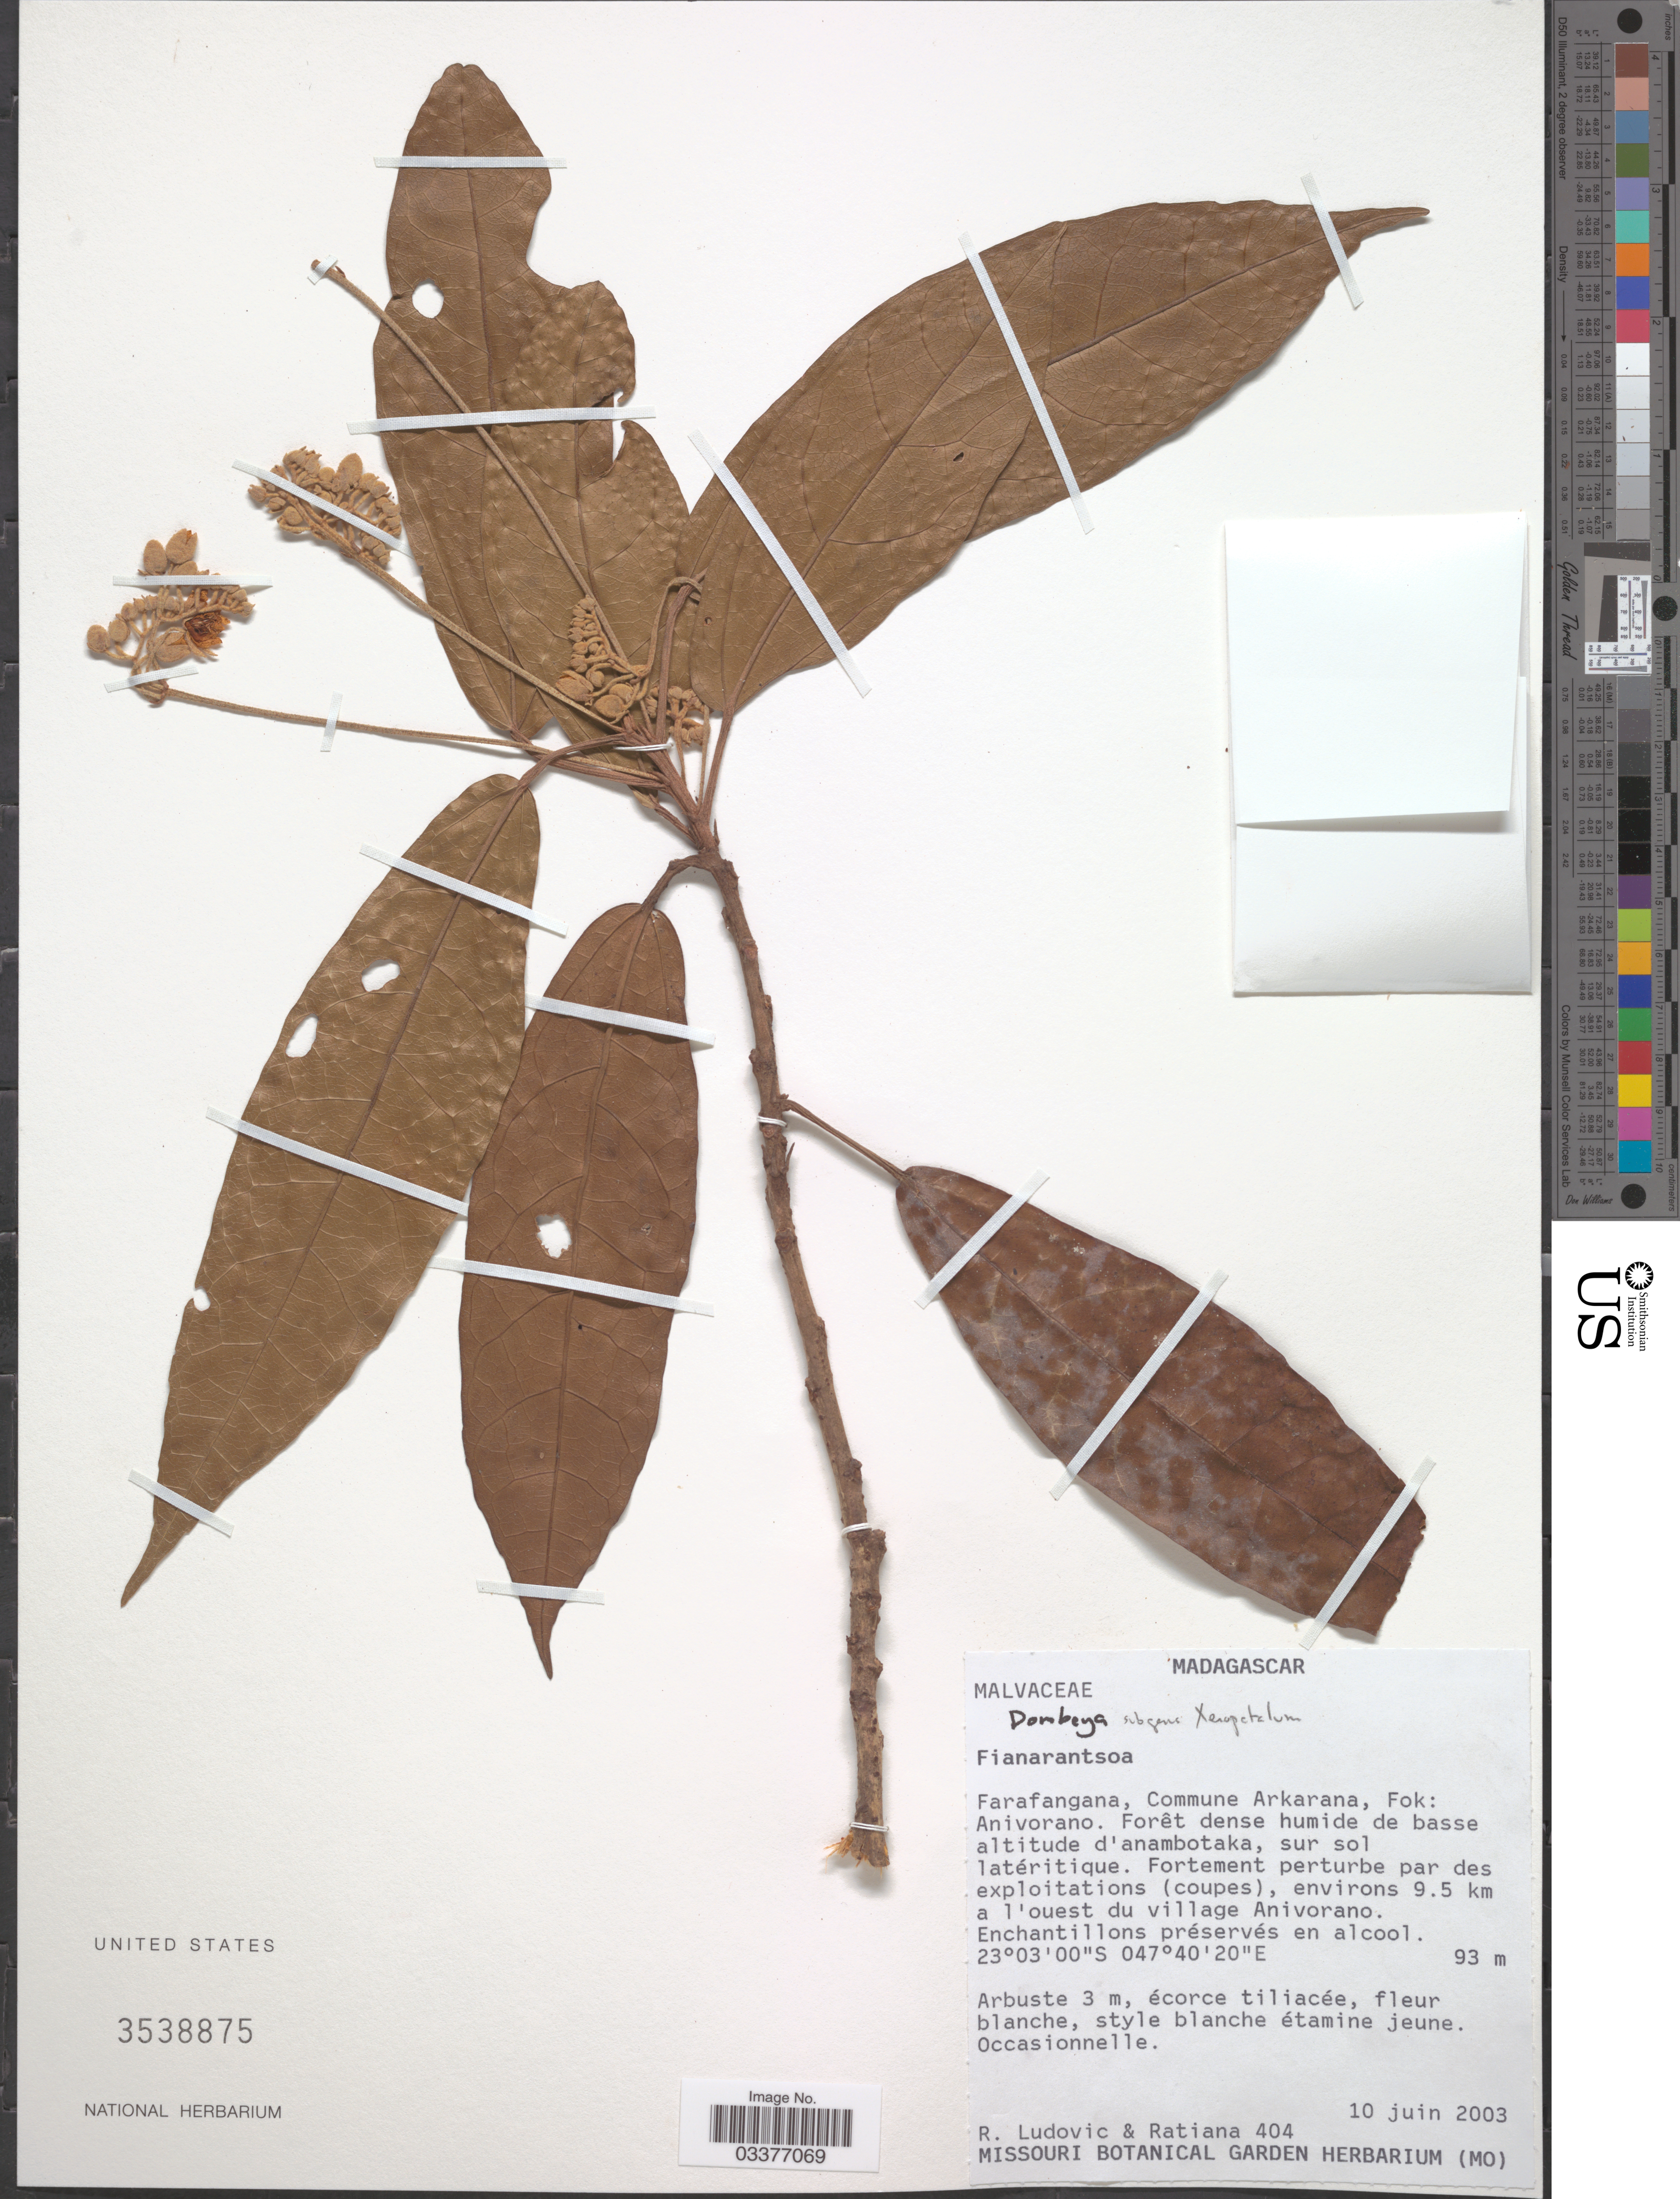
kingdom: Plantae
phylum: Tracheophyta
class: Magnoliopsida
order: Malvales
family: Malvaceae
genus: Dombeya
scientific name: Dombeya scorpioides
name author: Jourd.Fievet & Appleq.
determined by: Dorr, Laurence J., Curator (BOT), Smithsonian Institution - National Museum of Natural History (UNITED STATES)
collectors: R. Ludovic & -. Ratiana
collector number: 404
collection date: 2003-06-10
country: Madagascar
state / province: Atsimo-Atsinanana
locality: Farafangana, Commune Arkarana, Fok: Anivorano. Forêt dense humide de basse altitude d'anambotaka. Environs 9.5 km a l'ouest du village Anivorano.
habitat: fortement perturbe par des exploitations (coupes)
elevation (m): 93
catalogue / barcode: US 3538875